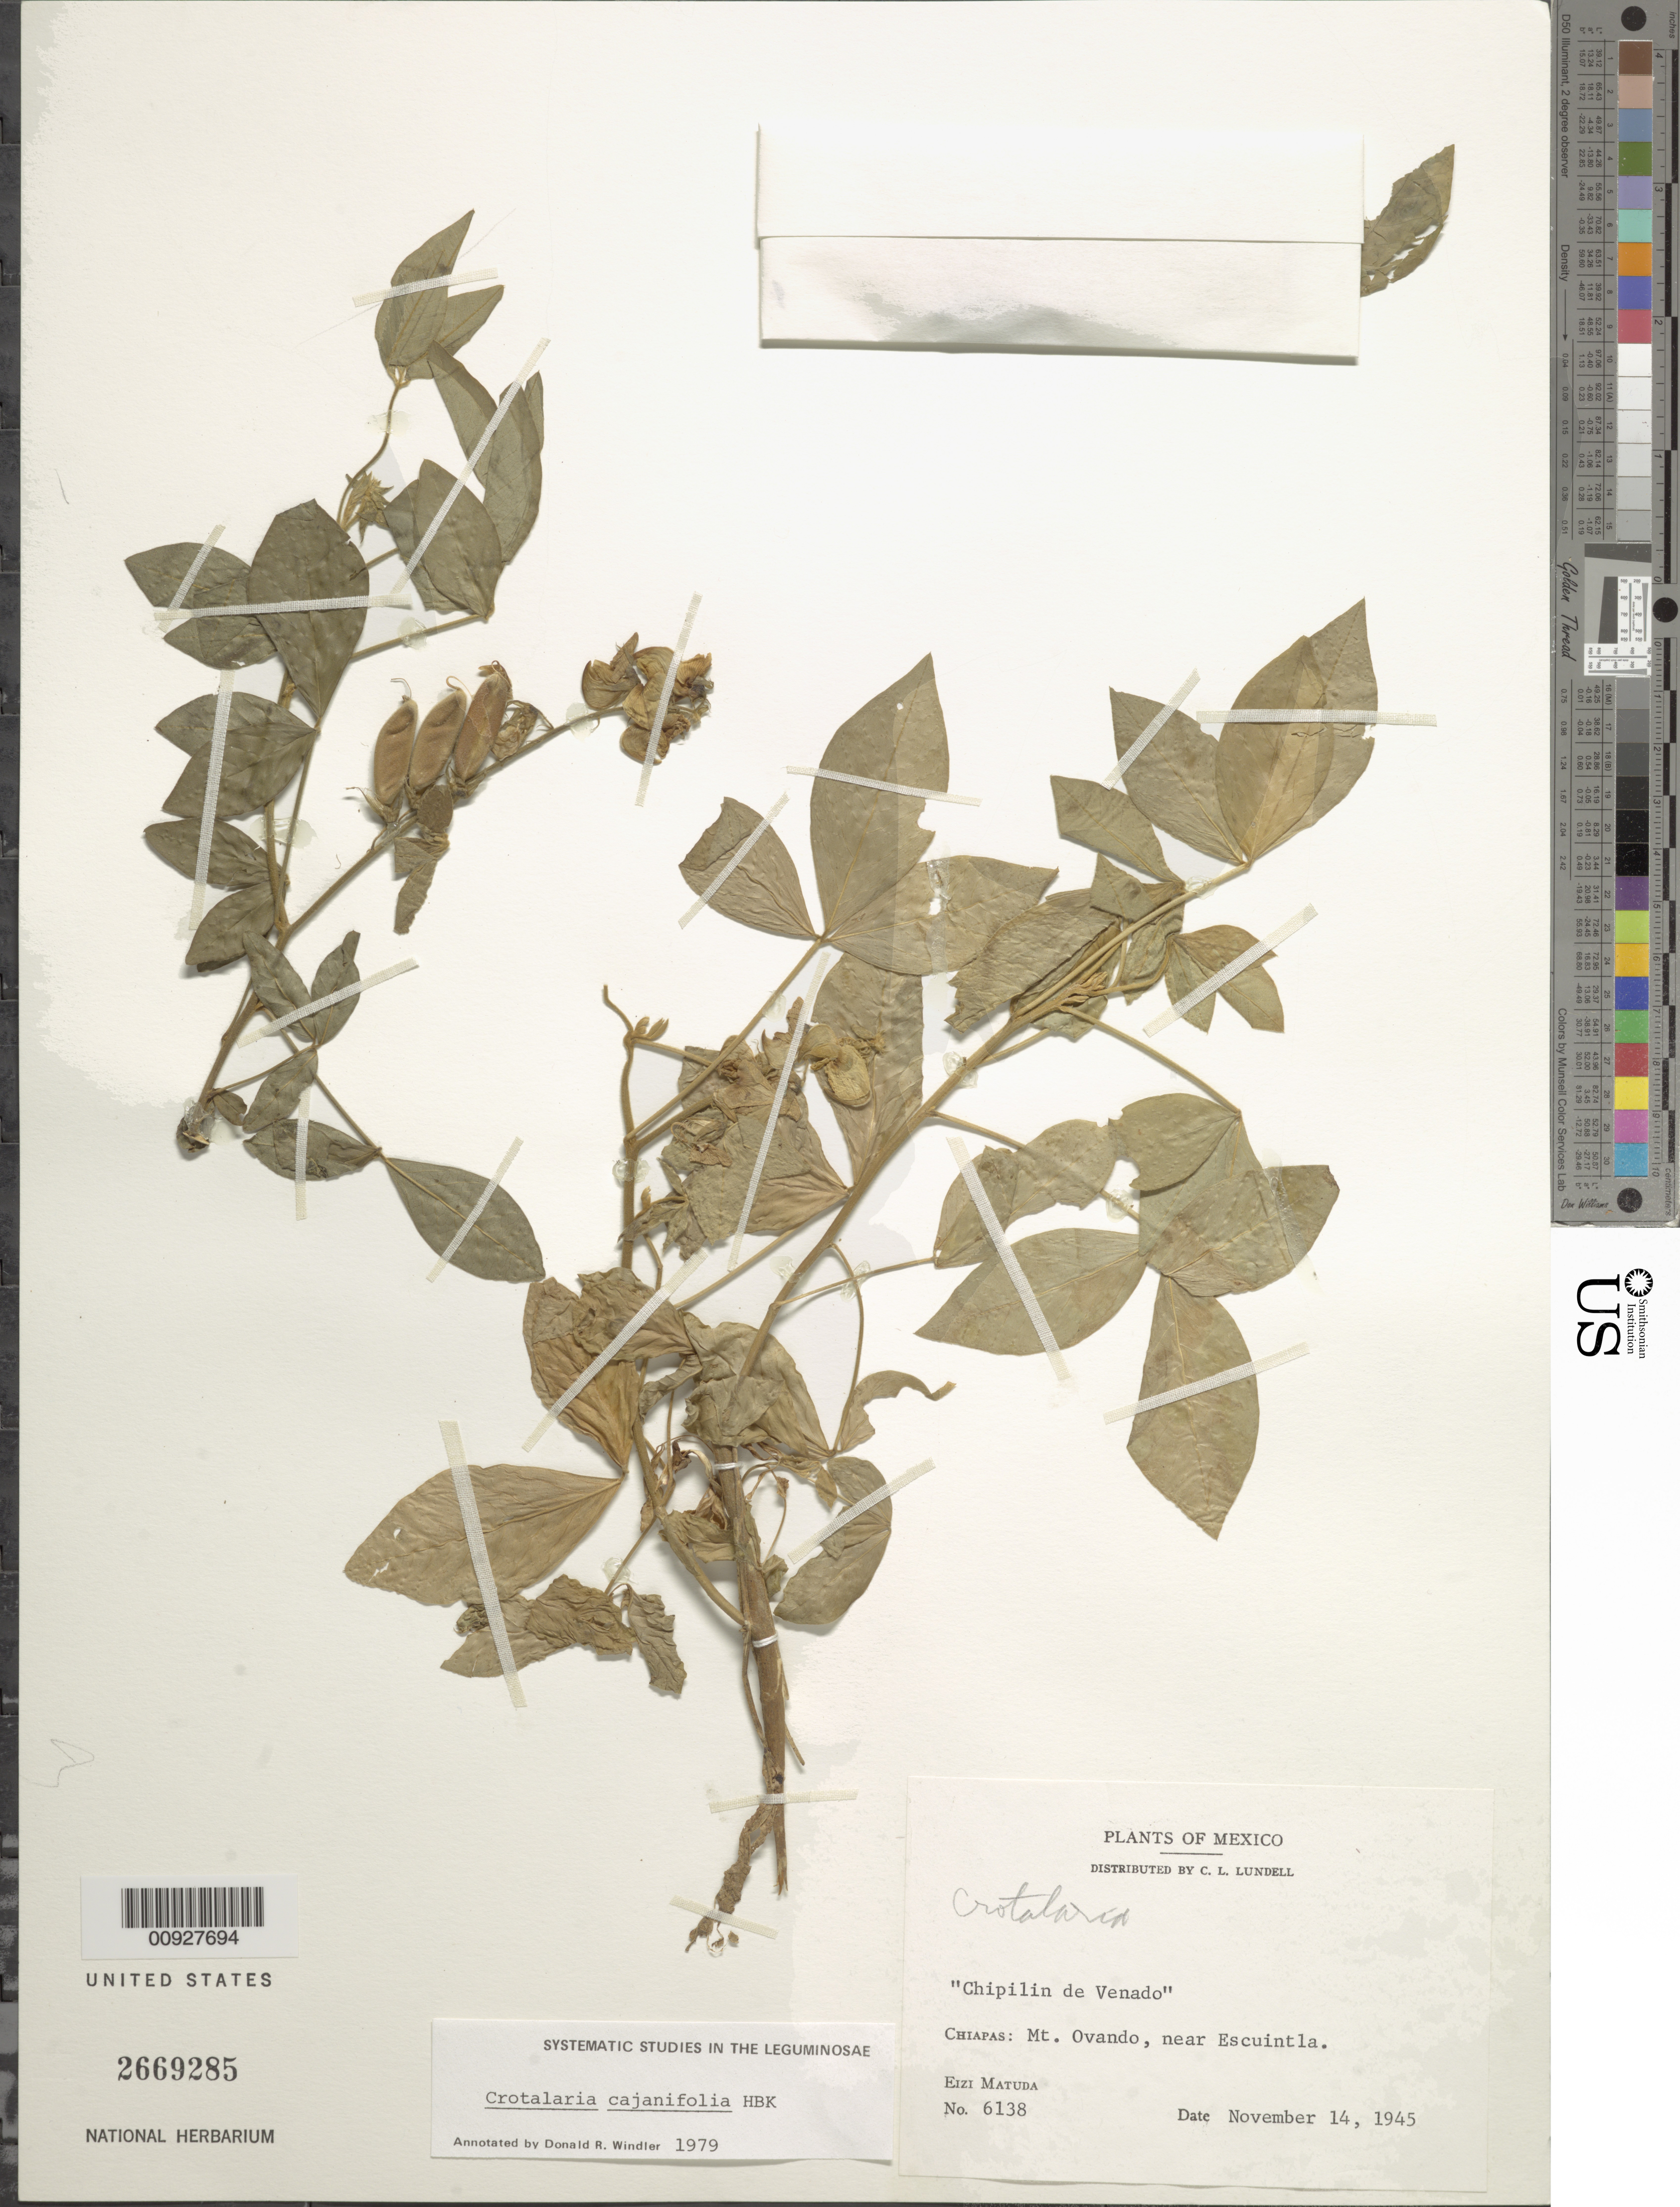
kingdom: Plantae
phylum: Tracheophyta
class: Magnoliopsida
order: Fabales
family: Fabaceae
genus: Crotalaria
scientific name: Crotalaria cajanifolia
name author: Kunth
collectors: E. Matuda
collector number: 6138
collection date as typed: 14 Nov 1945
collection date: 1945-11-14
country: Mexico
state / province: Chiapas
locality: Chiapas: Mt. Ovando, near Escuintla.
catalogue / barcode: US 2669285